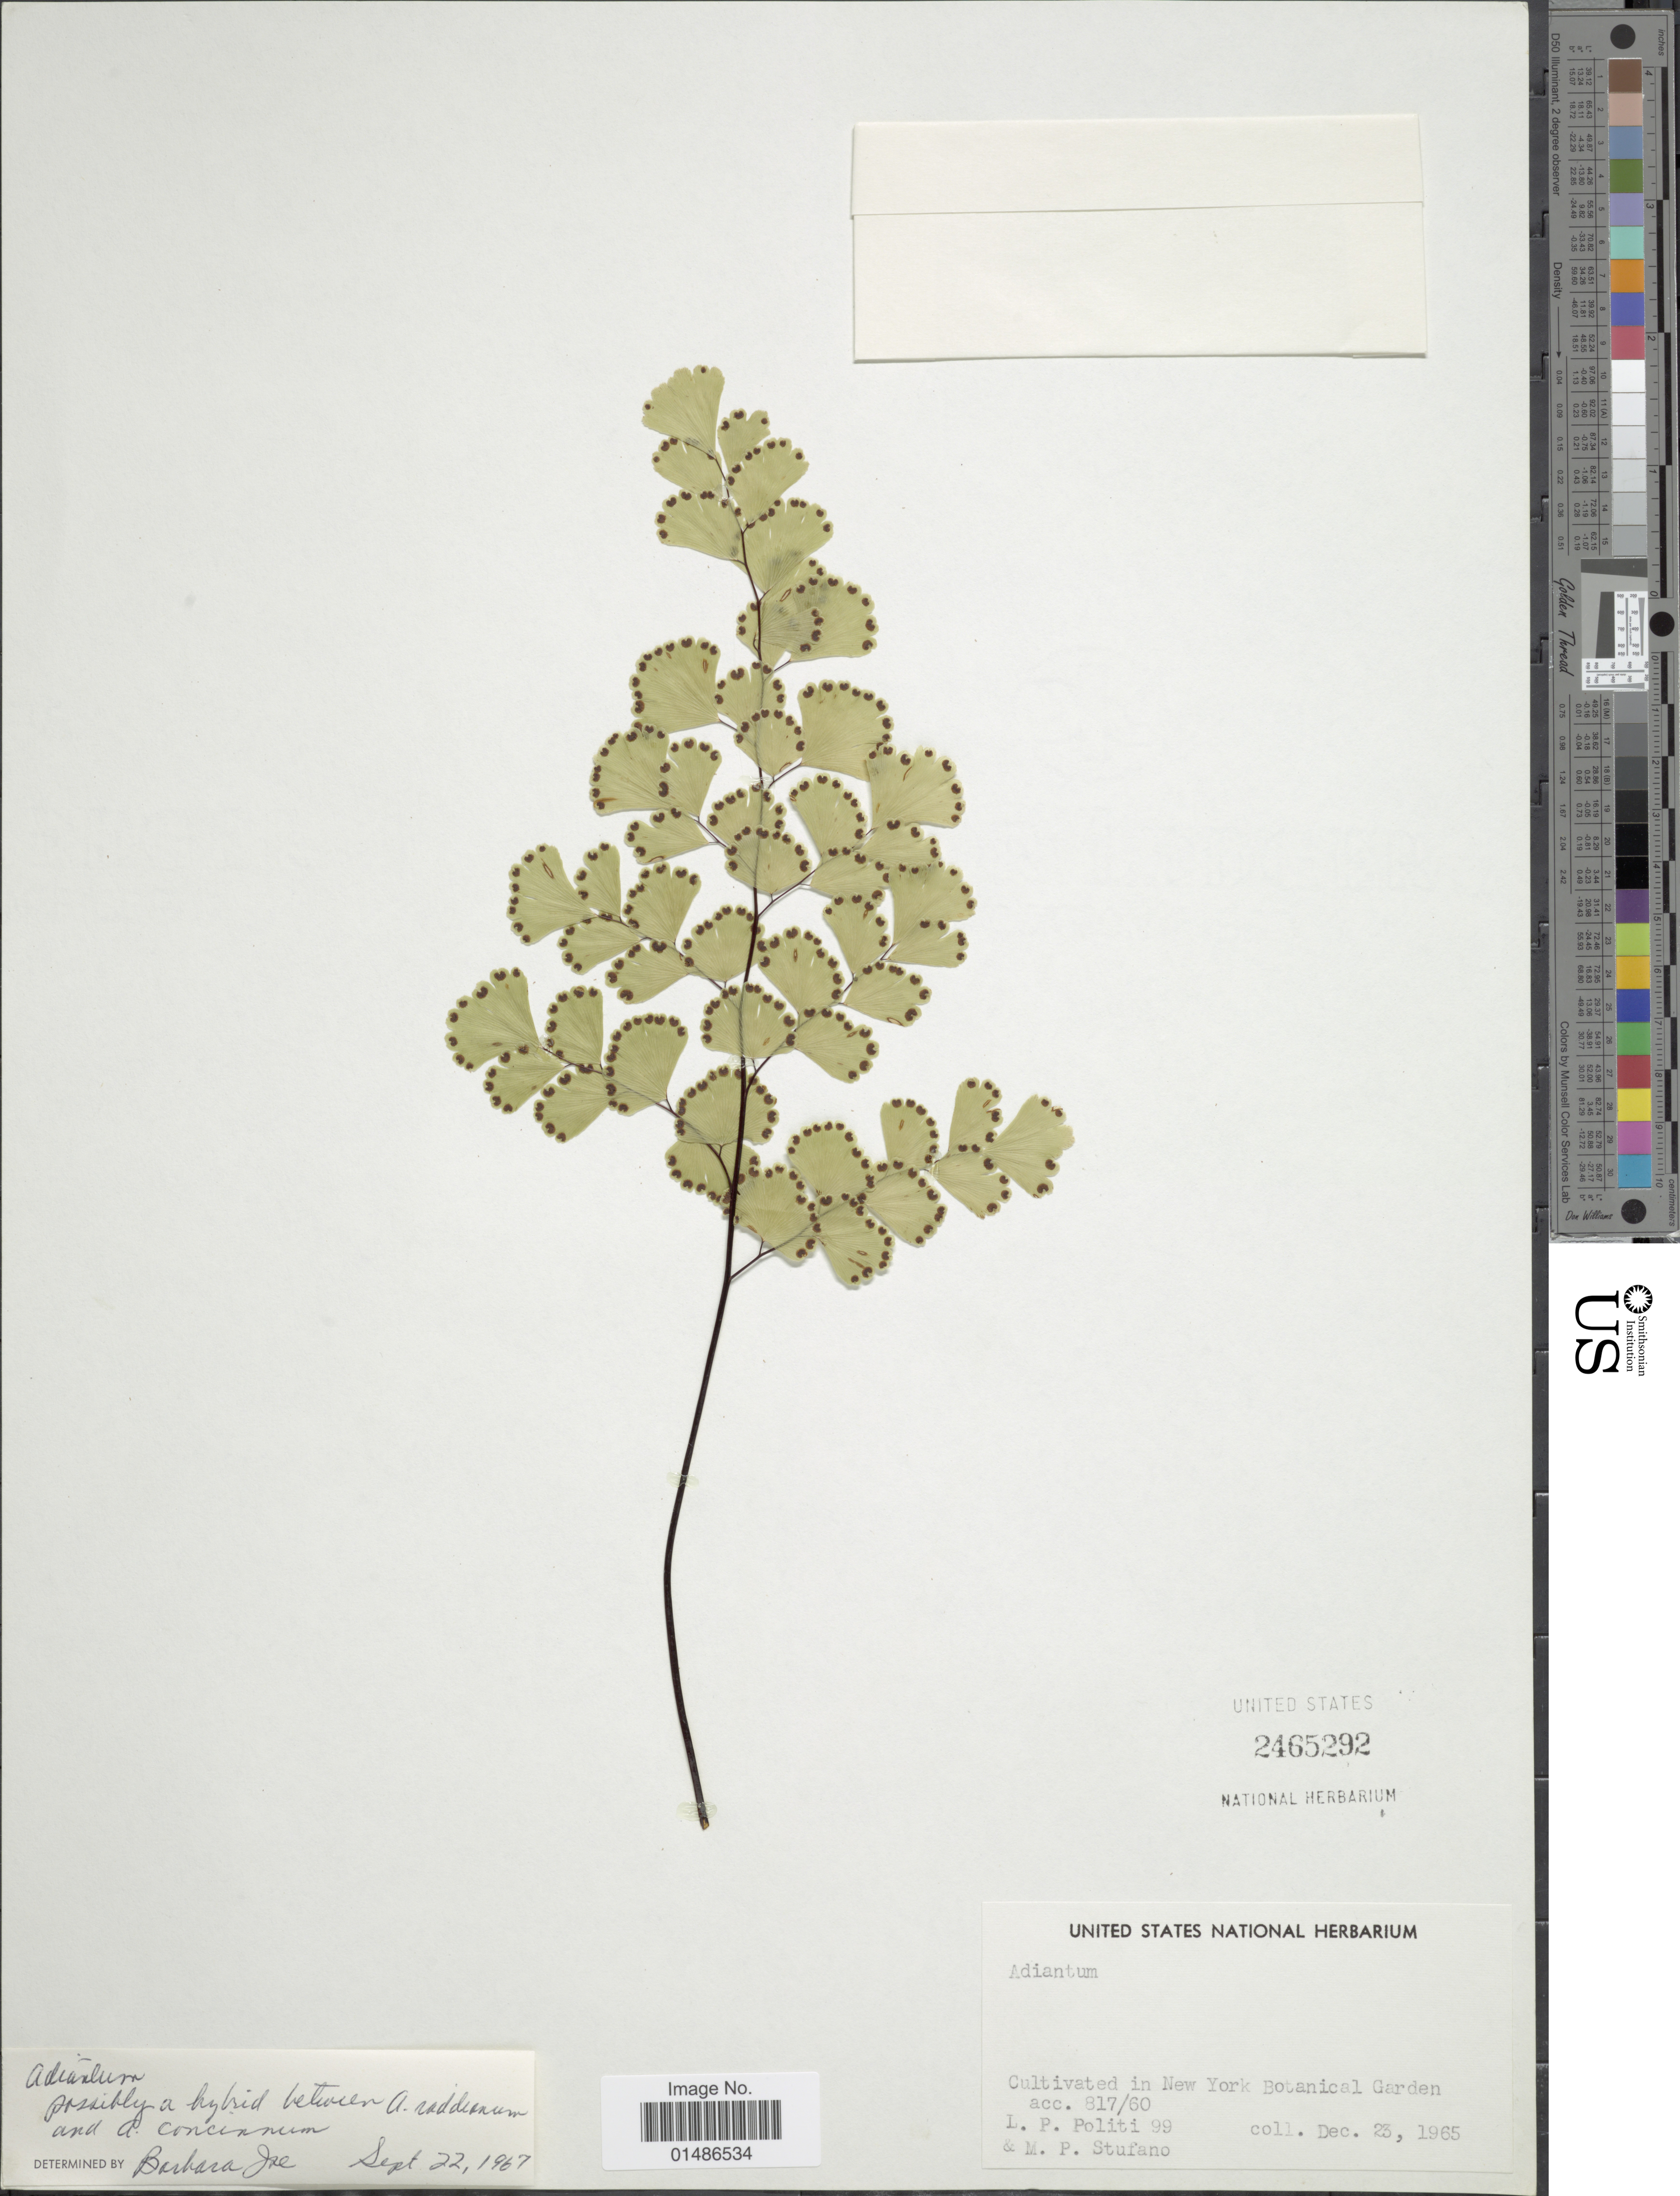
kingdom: Plantae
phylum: Tracheophyta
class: Polypodiopsida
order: Polypodiales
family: Pteridaceae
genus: Adiantum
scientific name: Adiantum concinnum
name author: Humb. & Bonpl. ex Willd.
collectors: L. Politi & M. Stufano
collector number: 99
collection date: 1965-12-23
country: United States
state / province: New York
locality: Cultivated in New York Botanical Garden acc. 817/60.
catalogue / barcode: US 2465292